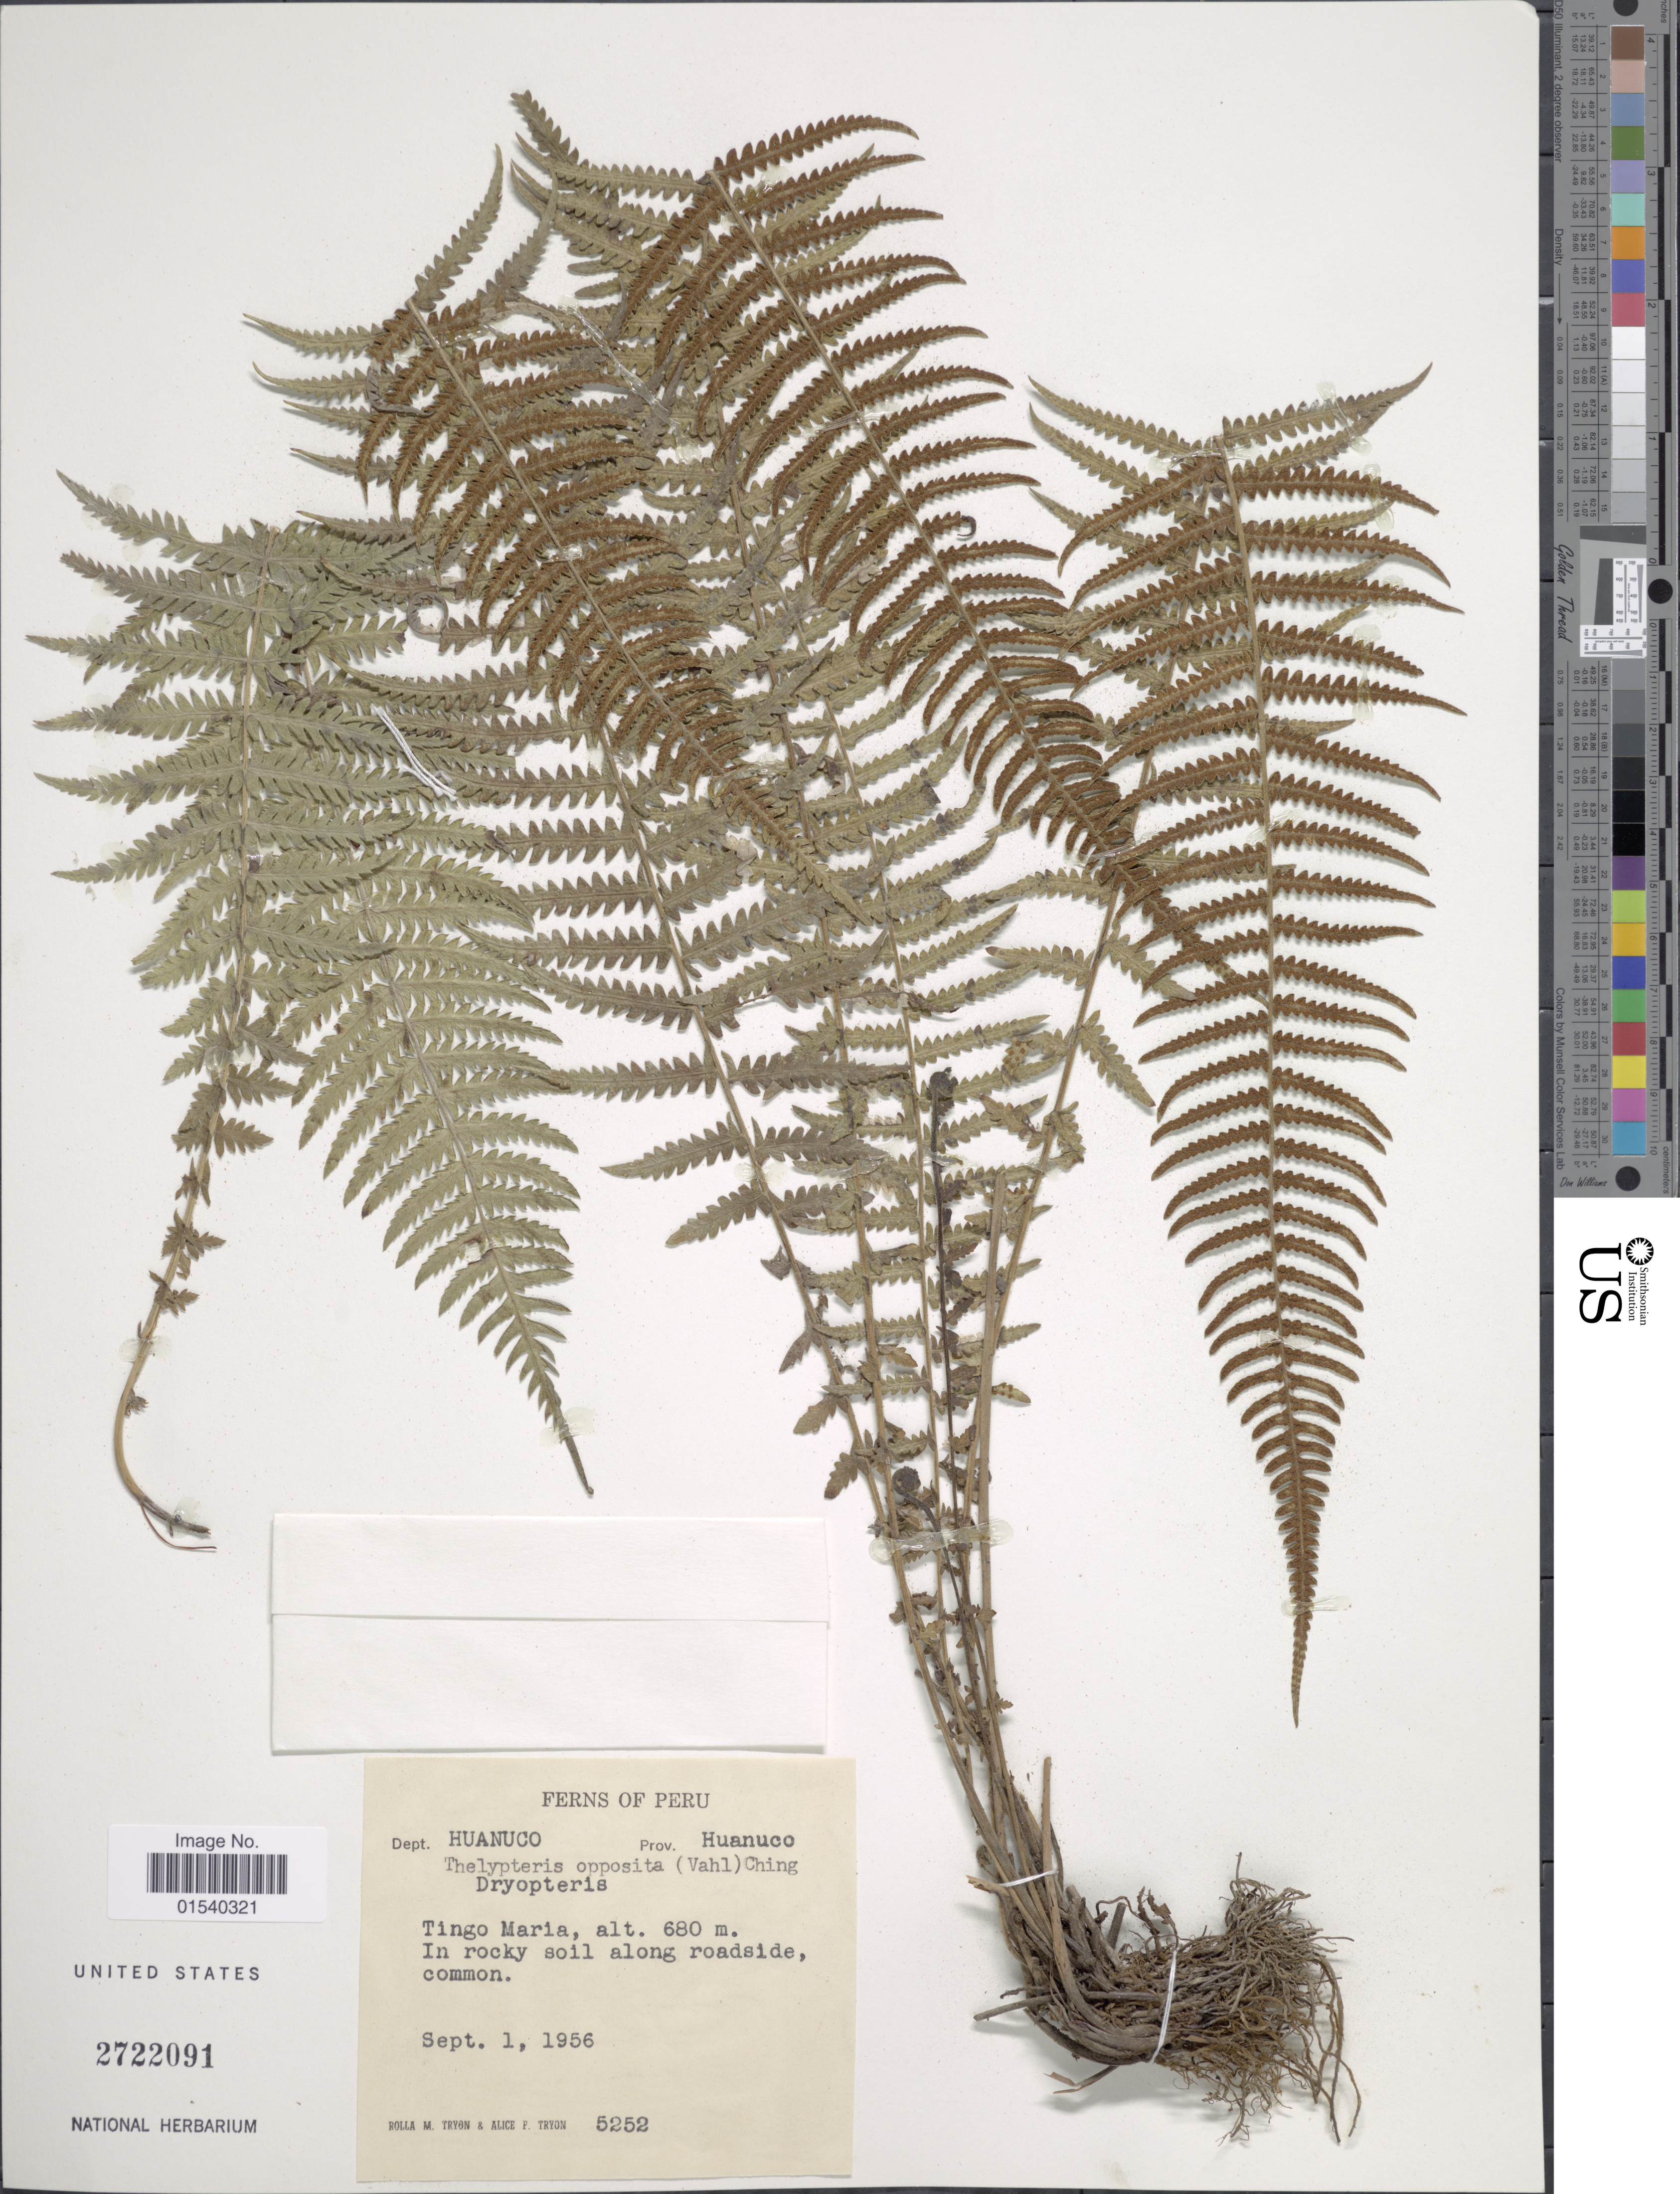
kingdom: Plantae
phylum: Tracheophyta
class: Polypodiopsida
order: Polypodiales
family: Thelypteridaceae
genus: Amauropelta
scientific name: Amauropelta opposita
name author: (Vahl) Pic. Serm.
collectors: R. M. Tryon & A. F. Tryon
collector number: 5252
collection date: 1956-09-01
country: Peru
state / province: Huánuco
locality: Dept. Huanuco, Tingo Maria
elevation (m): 680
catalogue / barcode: US 2722091